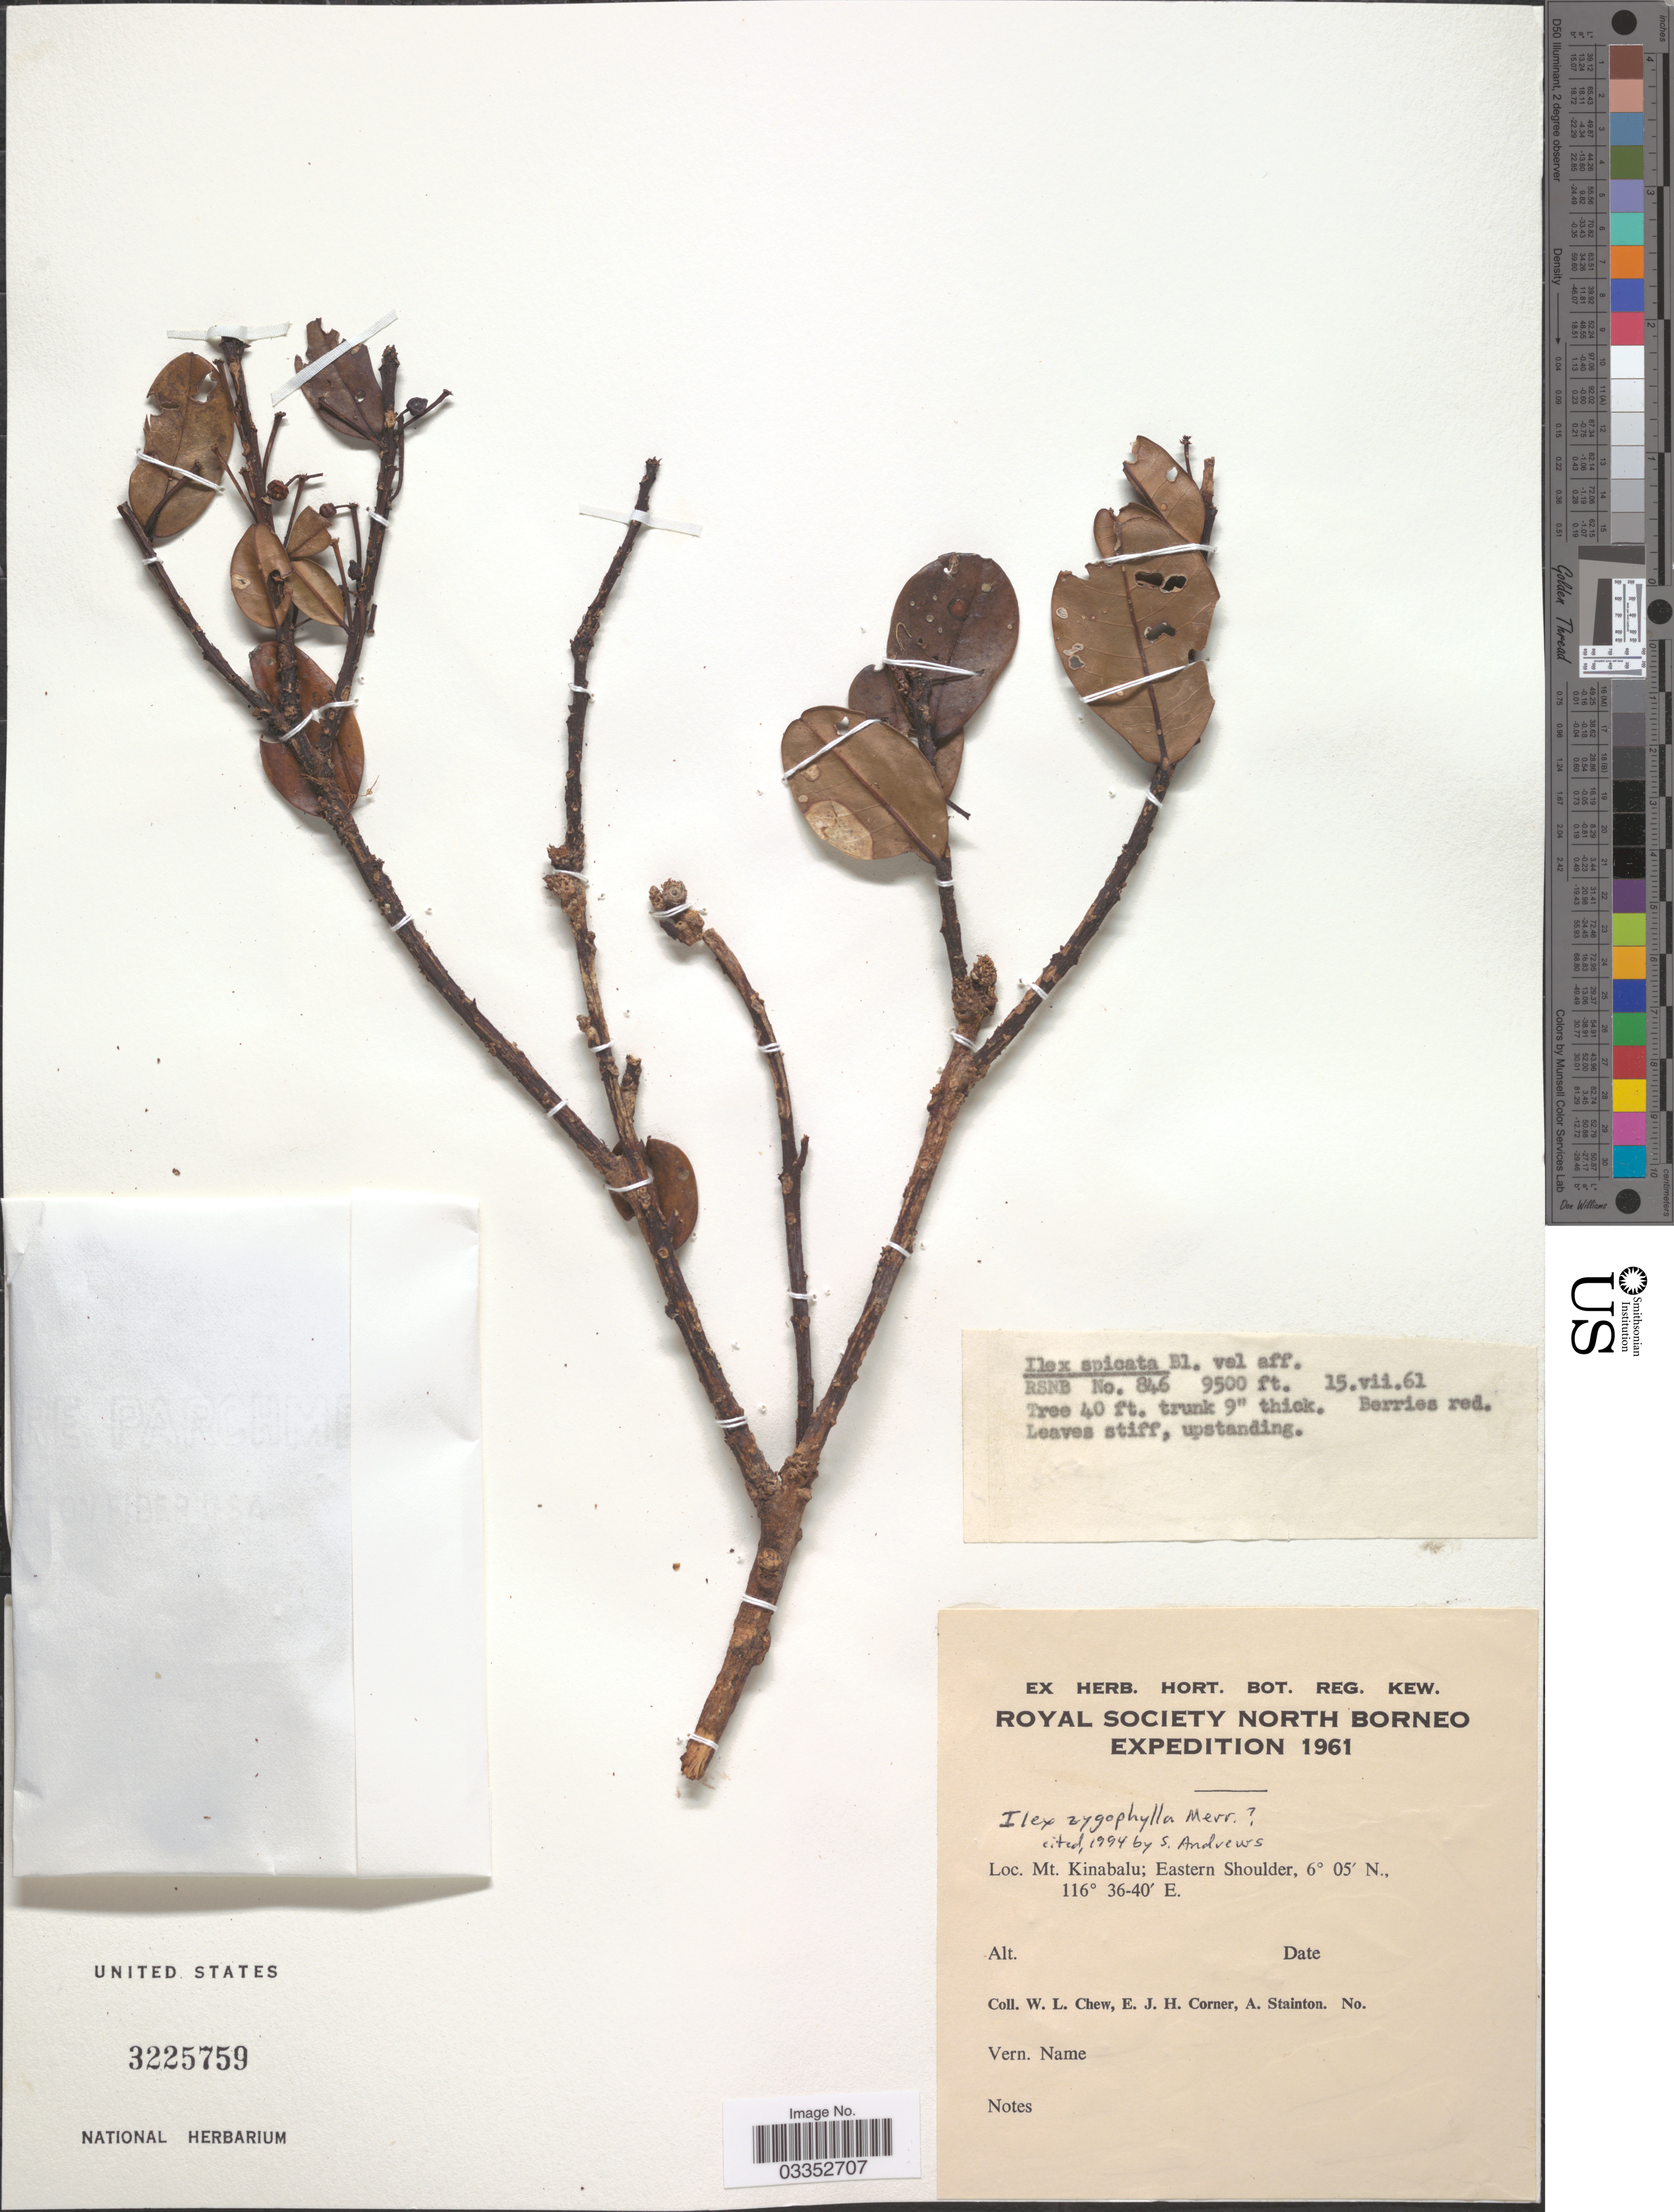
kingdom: Plantae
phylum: Tracheophyta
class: Magnoliopsida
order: Aquifoliales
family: Aquifoliaceae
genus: Ilex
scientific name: Ilex spicata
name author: Blume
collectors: W. Chew, E. Corner & A. Stainton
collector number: RSNB 846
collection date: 1961-07-15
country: Malaysia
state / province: Sabah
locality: Mt. Kinabalu; Eastern Shoulder.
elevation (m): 2896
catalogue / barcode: US 3225759